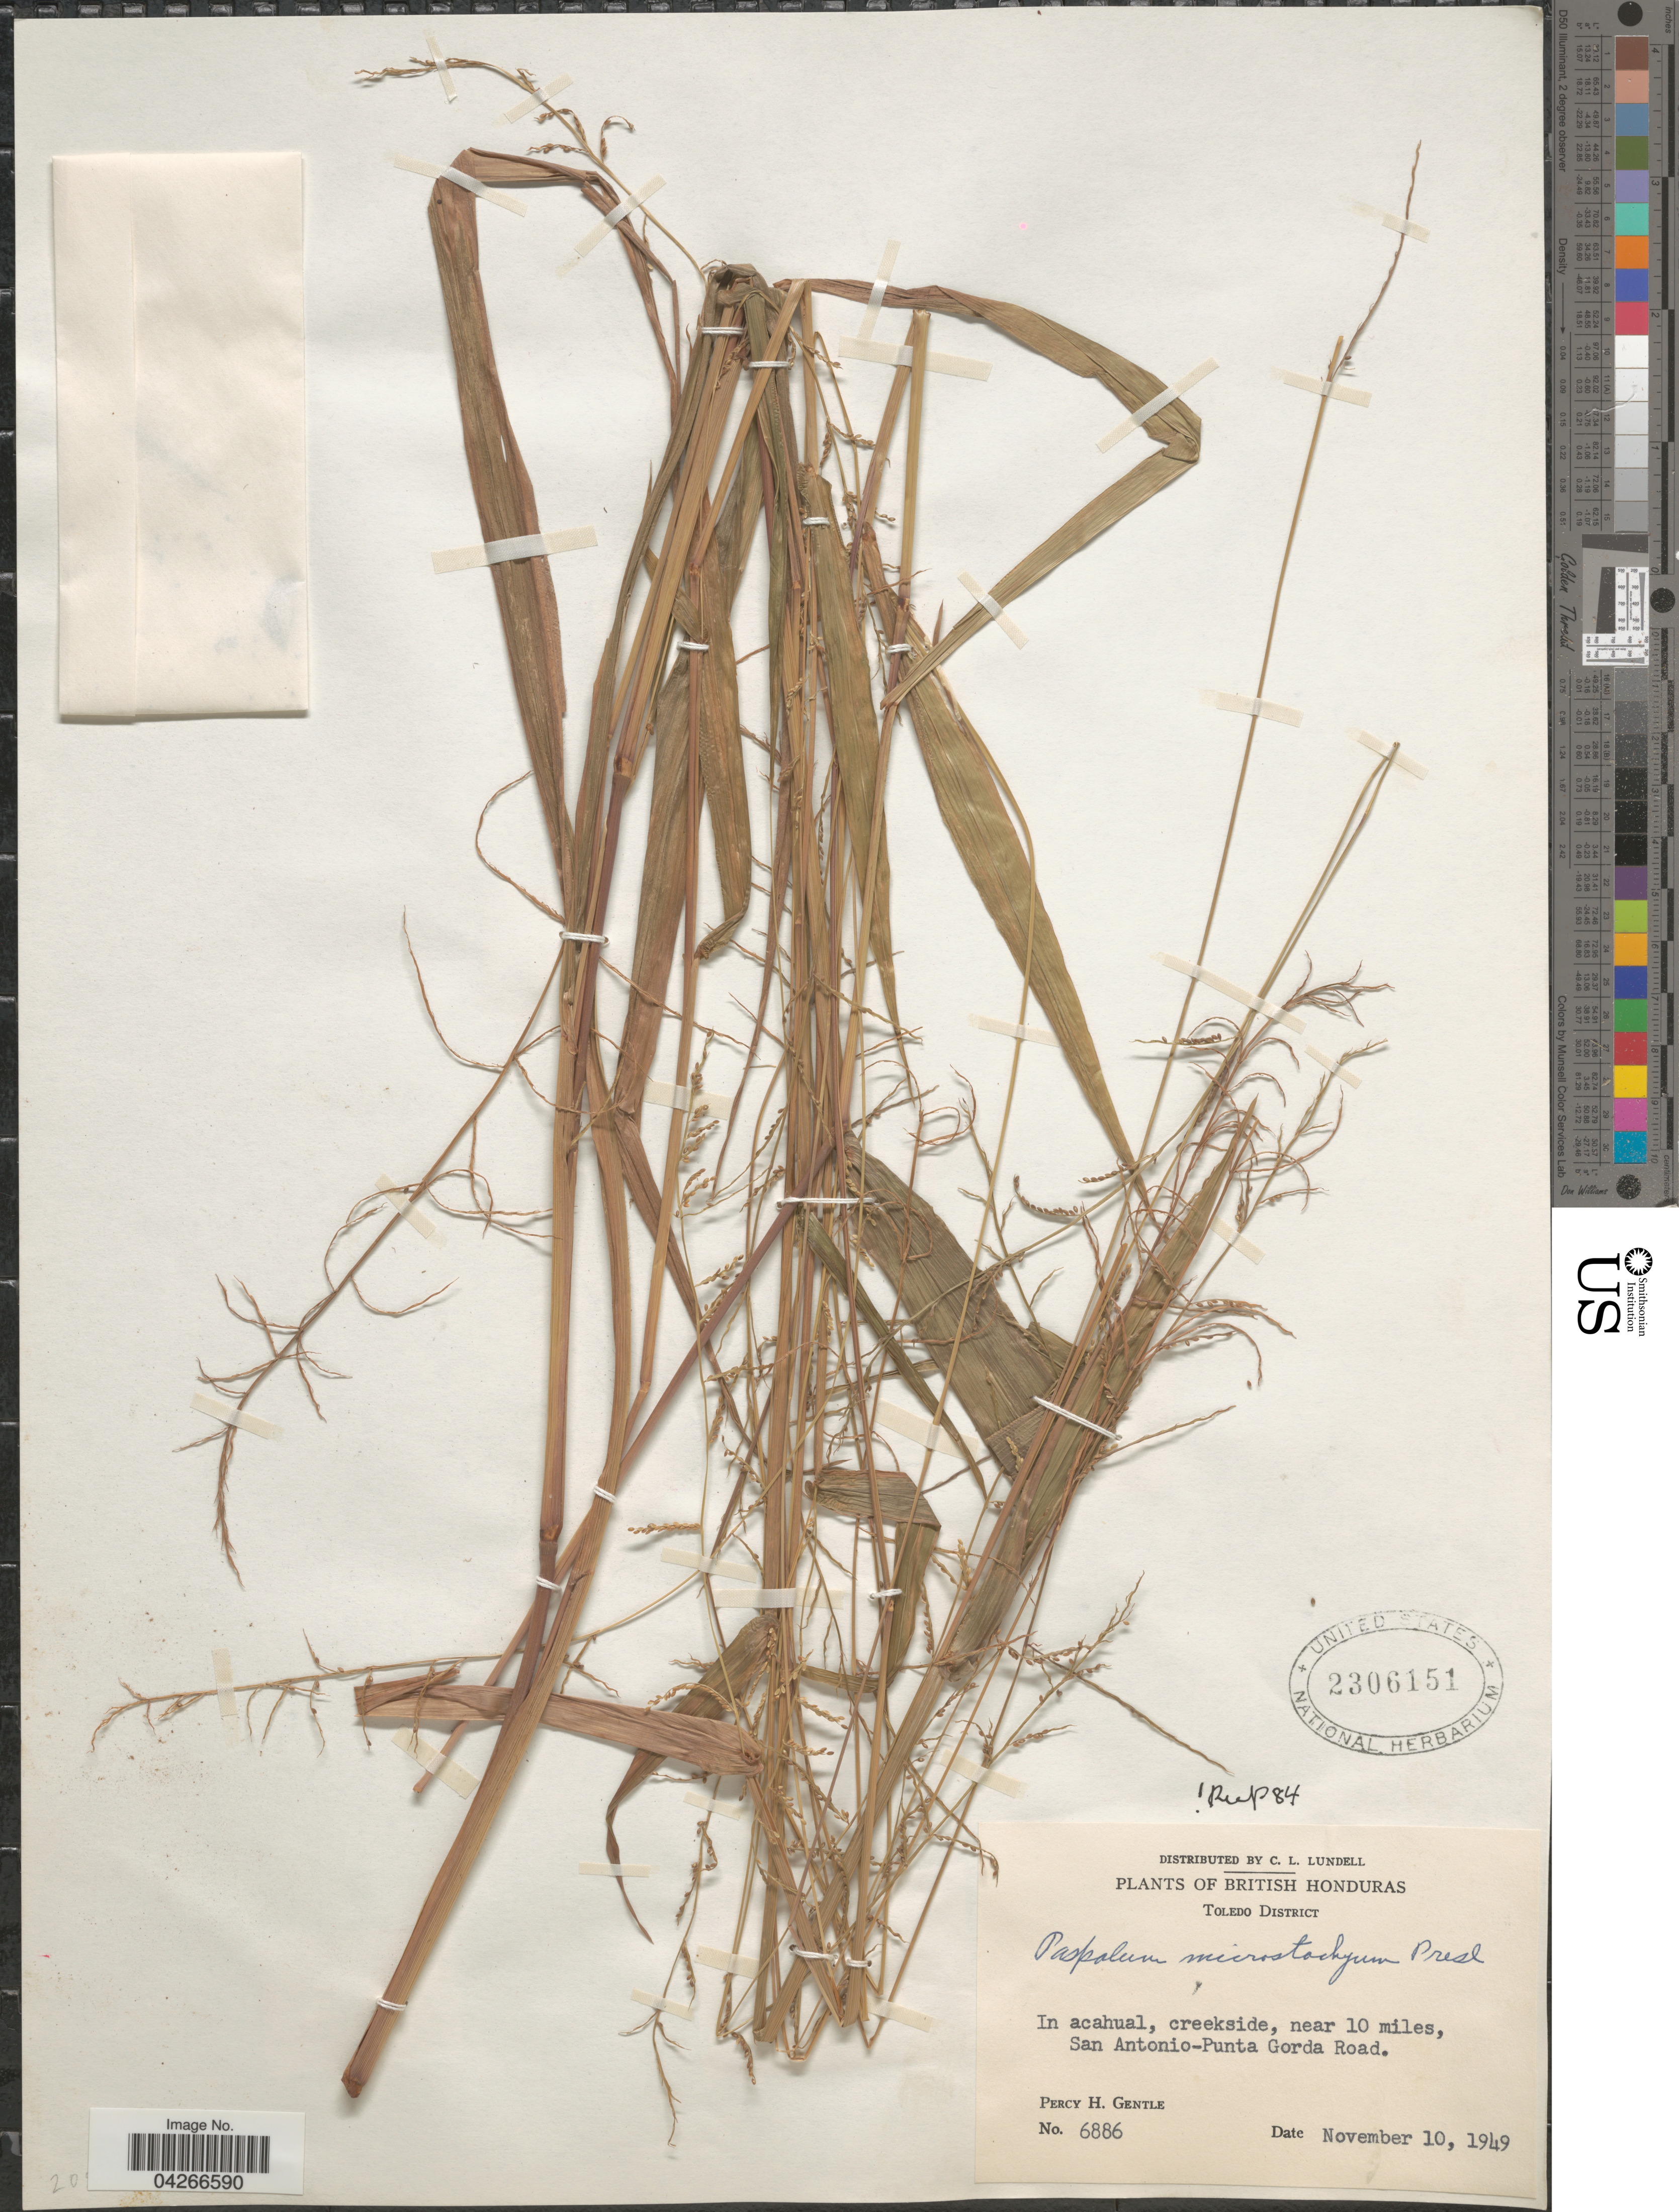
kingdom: Plantae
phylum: Tracheophyta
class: Liliopsida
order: Poales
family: Poaceae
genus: Paspalum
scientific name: Paspalum microstachyum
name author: J. Presl in C. Presl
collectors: P. H. Gentle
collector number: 6886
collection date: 1949-11-10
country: Belize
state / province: Toledo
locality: British Honduras. Toledo District. In acahual, creekside, near 10 miles, San Antonio-Punta Gorda Road.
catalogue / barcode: US 2306151